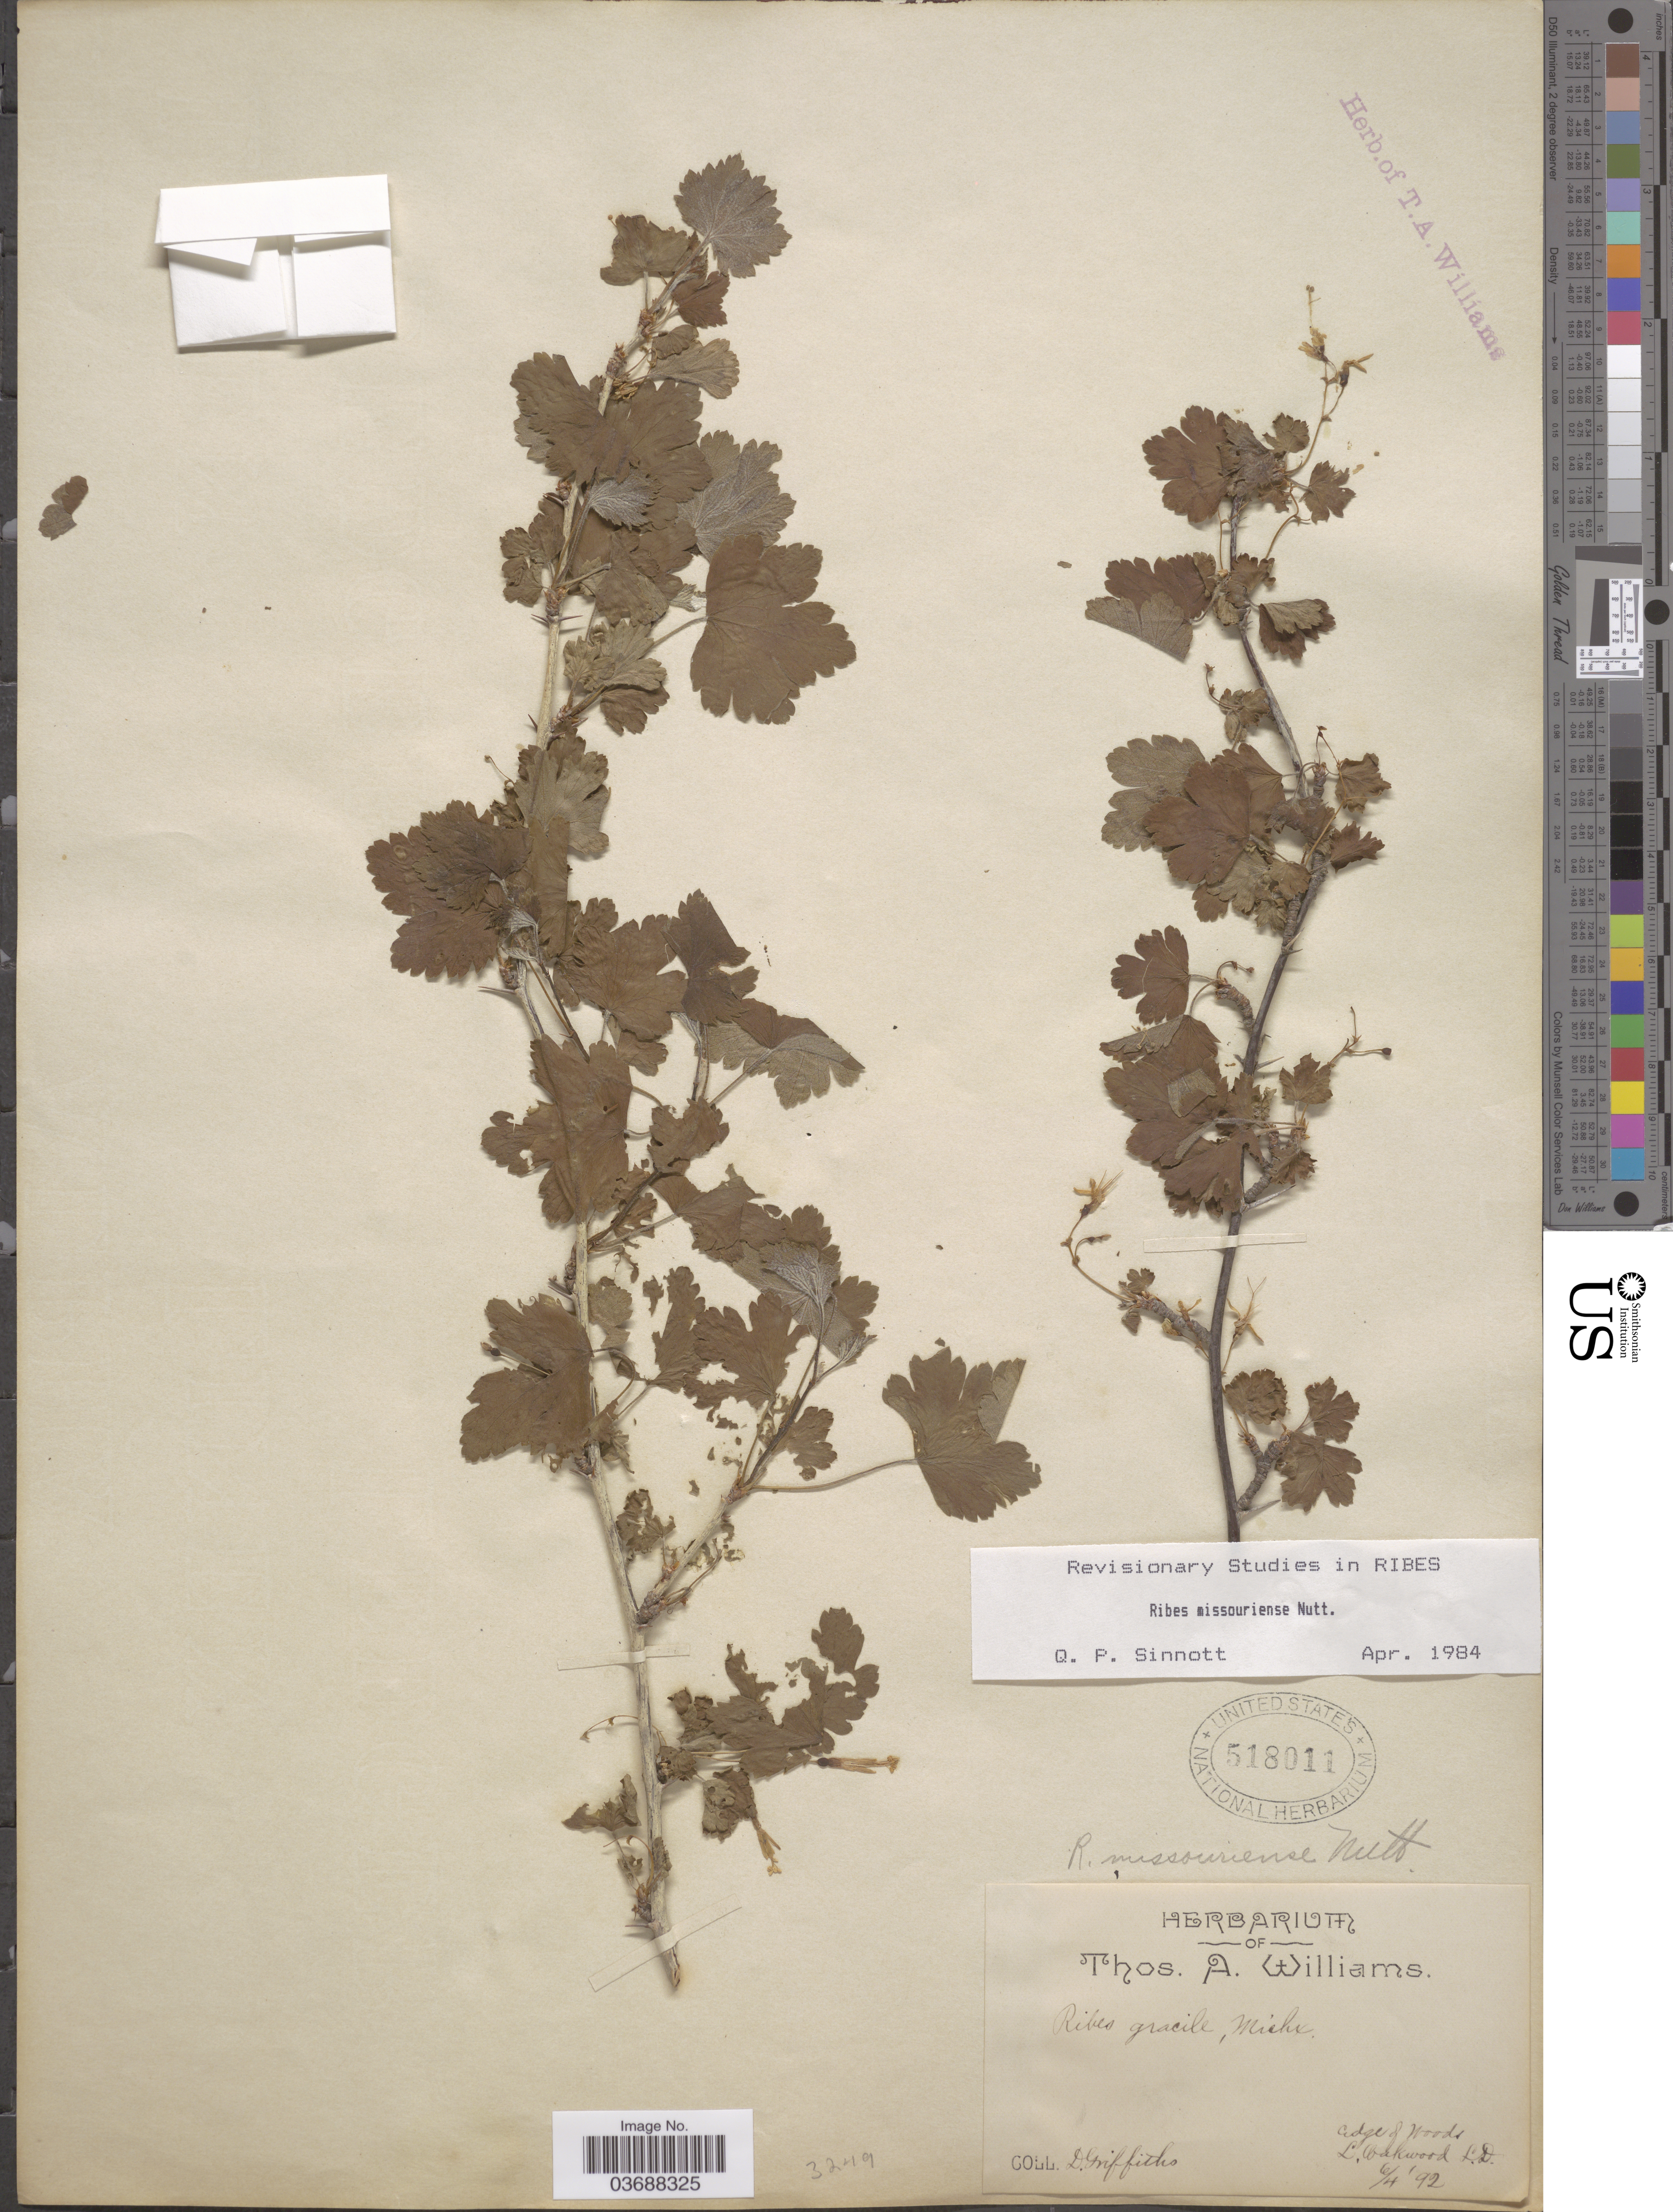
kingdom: Plantae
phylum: Tracheophyta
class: Magnoliopsida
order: Saxifragales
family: Grossulariaceae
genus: Ribes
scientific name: Ribes missouriense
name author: Nutt.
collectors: D. Griffiths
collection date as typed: Transcribed d/m/y: 4/6/92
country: United States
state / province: South Dakota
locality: Edge of woods, L. Oakwood.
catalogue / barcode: US 518011